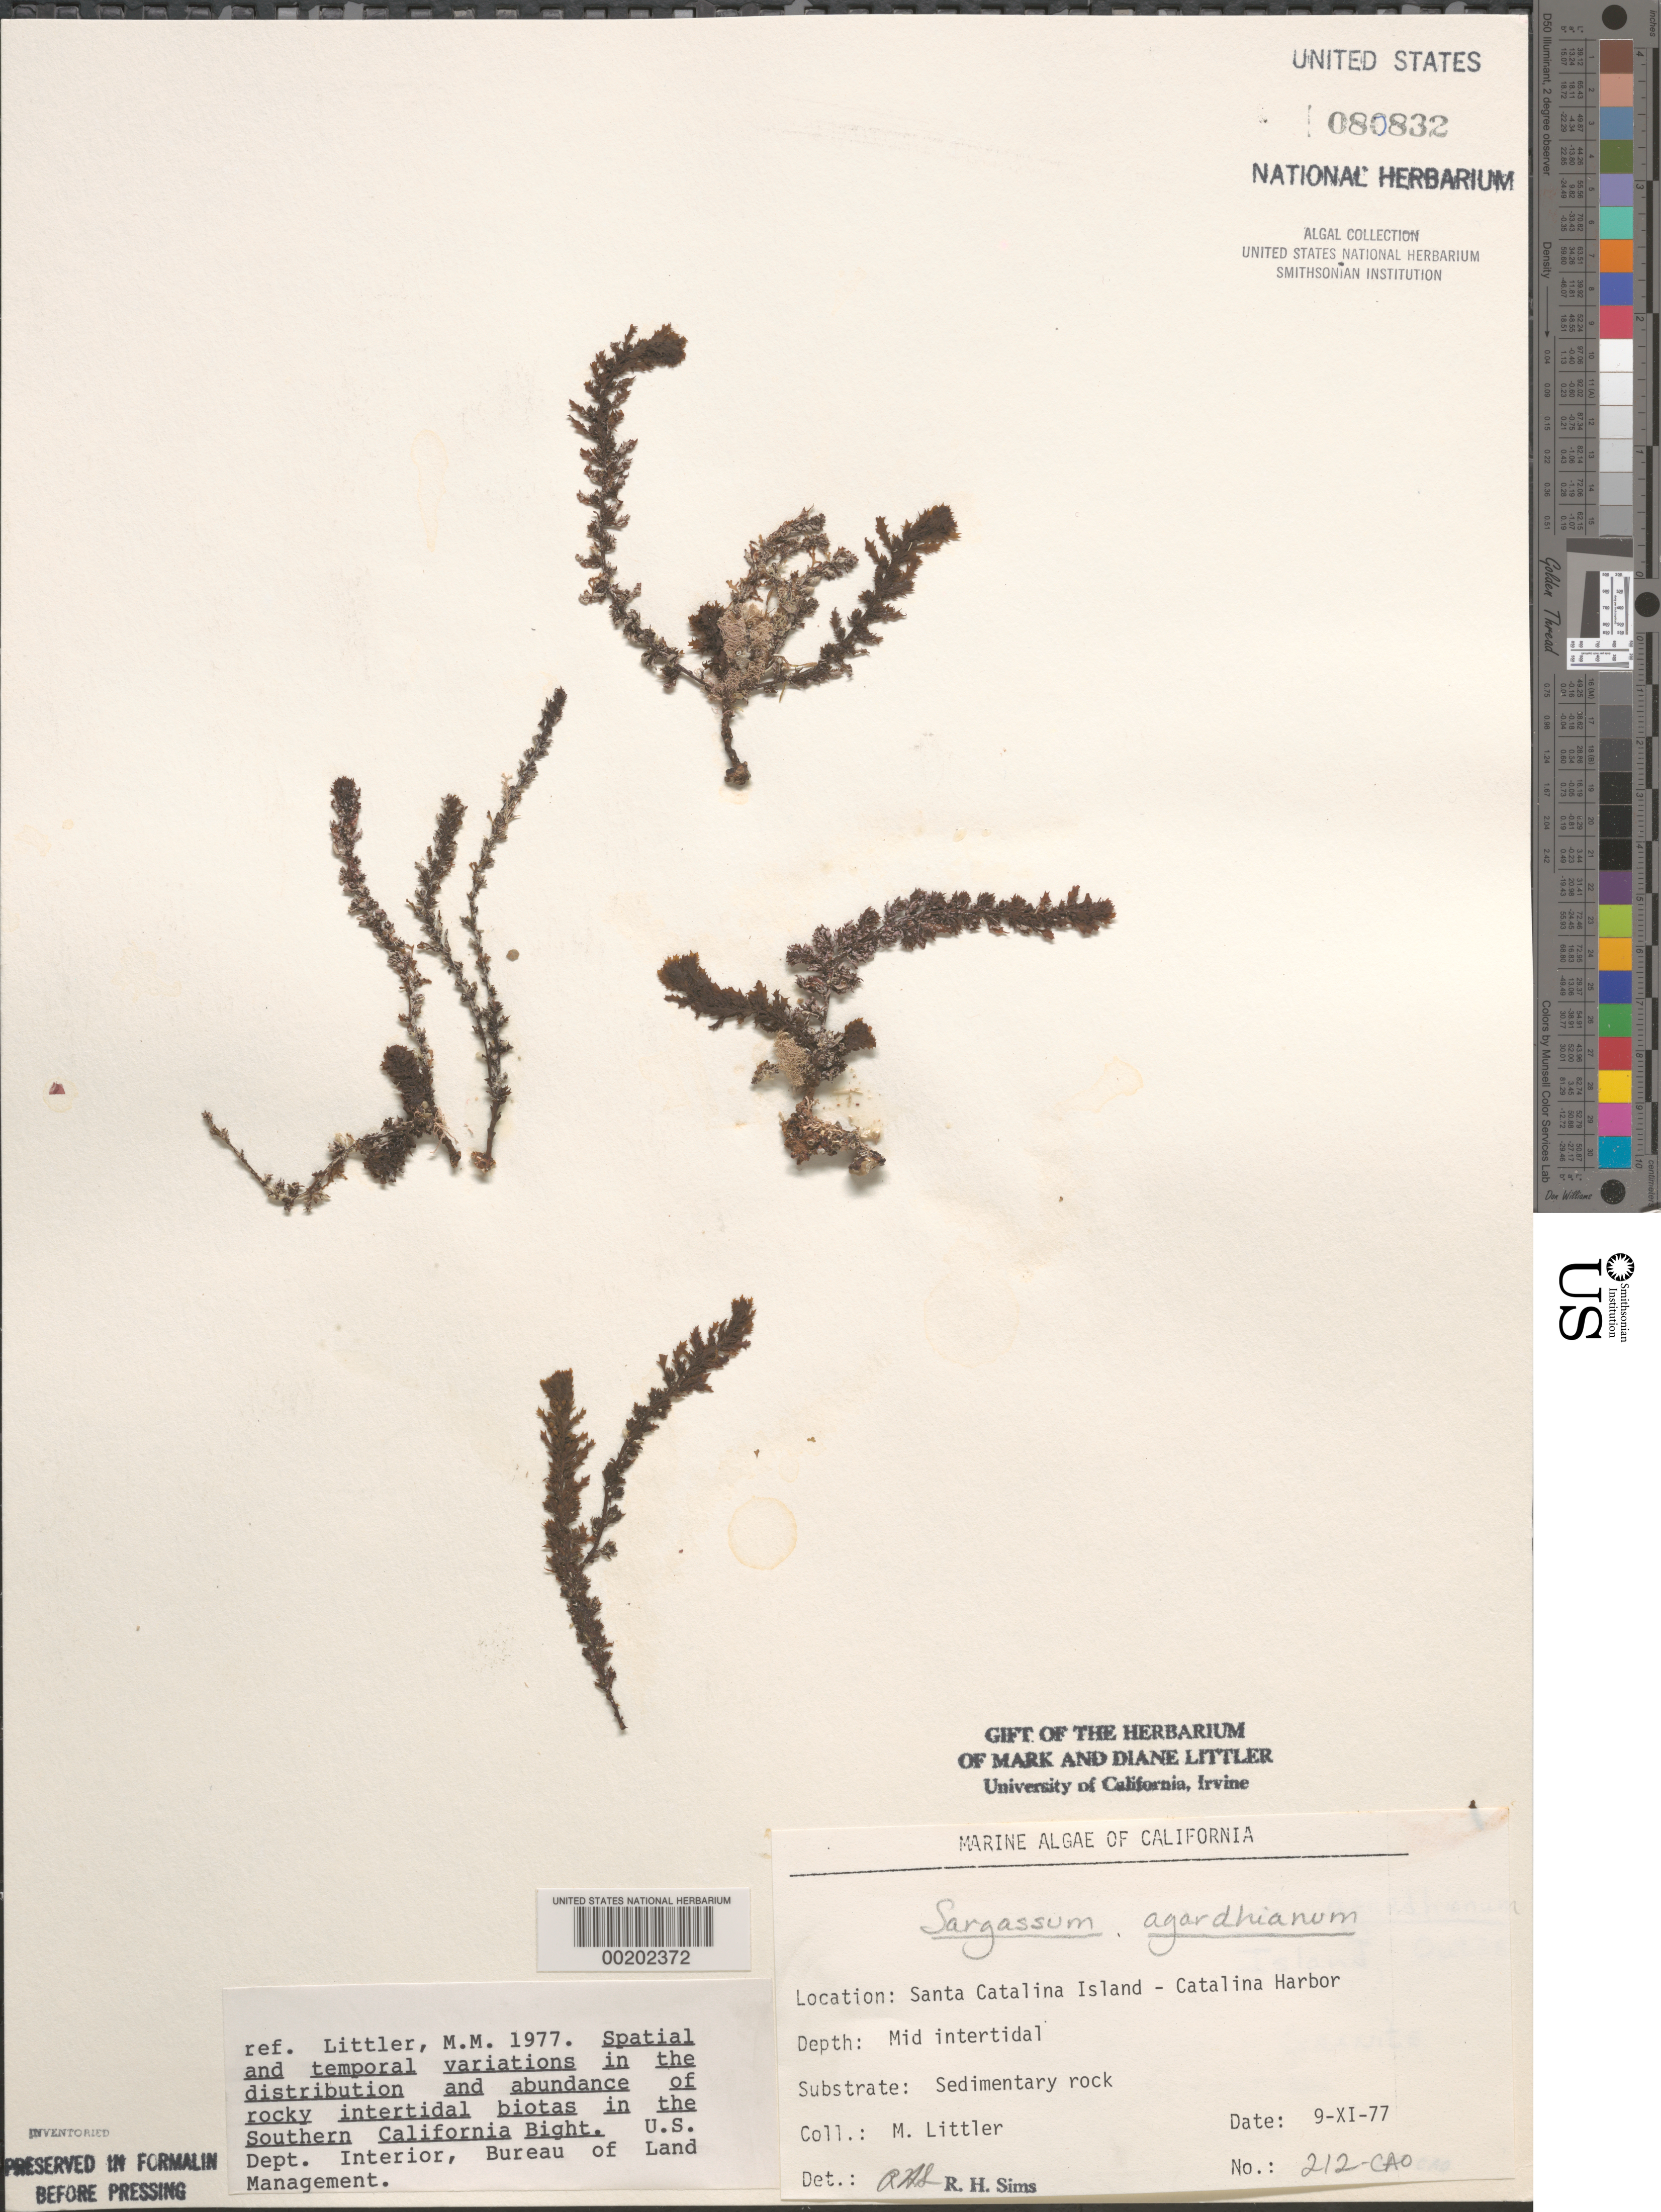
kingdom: Chromista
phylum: Ochrophyta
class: Phaeophyceae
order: Fucales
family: Sargassaceae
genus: Sargassum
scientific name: Sargassum agardhianum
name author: Farl. in J. Agardh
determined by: Sims, Robert H.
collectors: M. M. Littler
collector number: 212-cao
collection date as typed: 09 Nov 1977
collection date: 1977-11-09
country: United States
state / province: California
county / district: Los Angeles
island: Santa Catalina Island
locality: West side of Catalina Harbor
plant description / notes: BLM-SOCALBIGHT Rocky Intertidal Survey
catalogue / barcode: US 80832